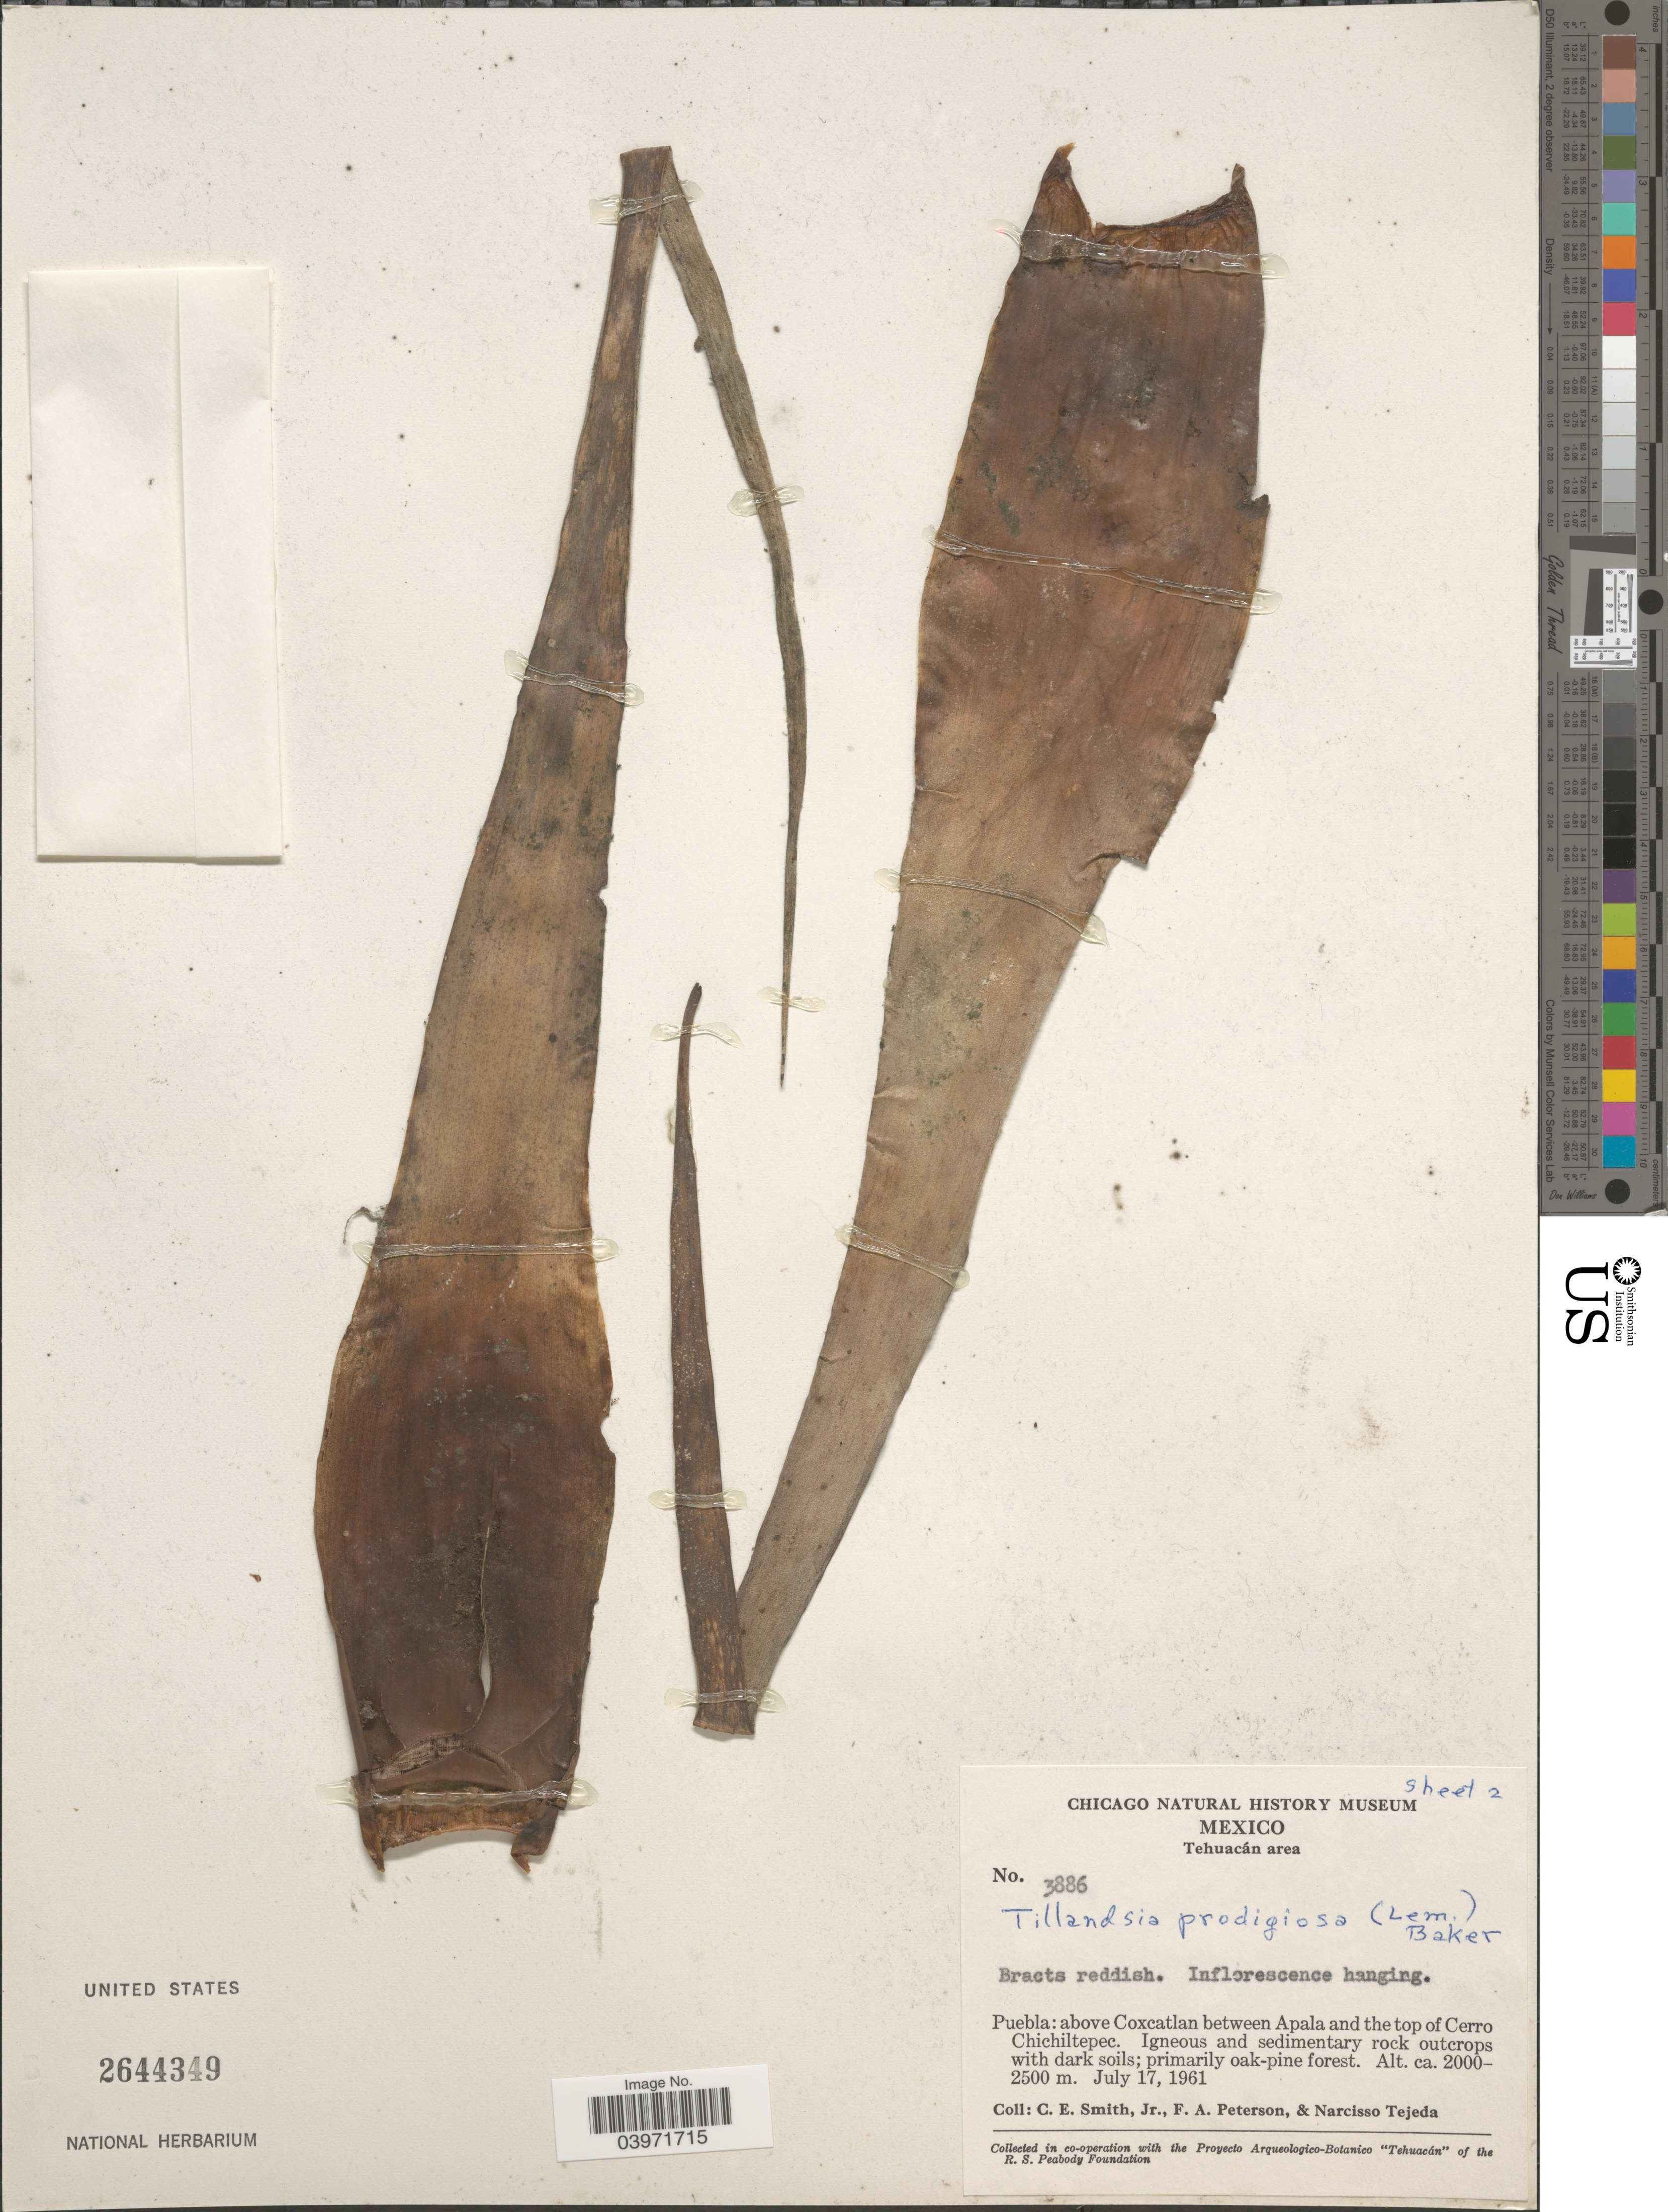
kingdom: Plantae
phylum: Tracheophyta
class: Liliopsida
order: Poales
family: Bromeliaceae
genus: Tillandsia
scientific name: Tillandsia prodigiosa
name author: (Lem.) Baker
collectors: C. E. Smith Jr., F. A. Peterson & N. Tejeda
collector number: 3886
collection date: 1961-07-17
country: Mexico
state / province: Puebla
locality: Tehuacán area. Above Coxcatlan between Apala and the top of Cerro Chilchiltepec.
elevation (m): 2000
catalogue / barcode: US 2644349